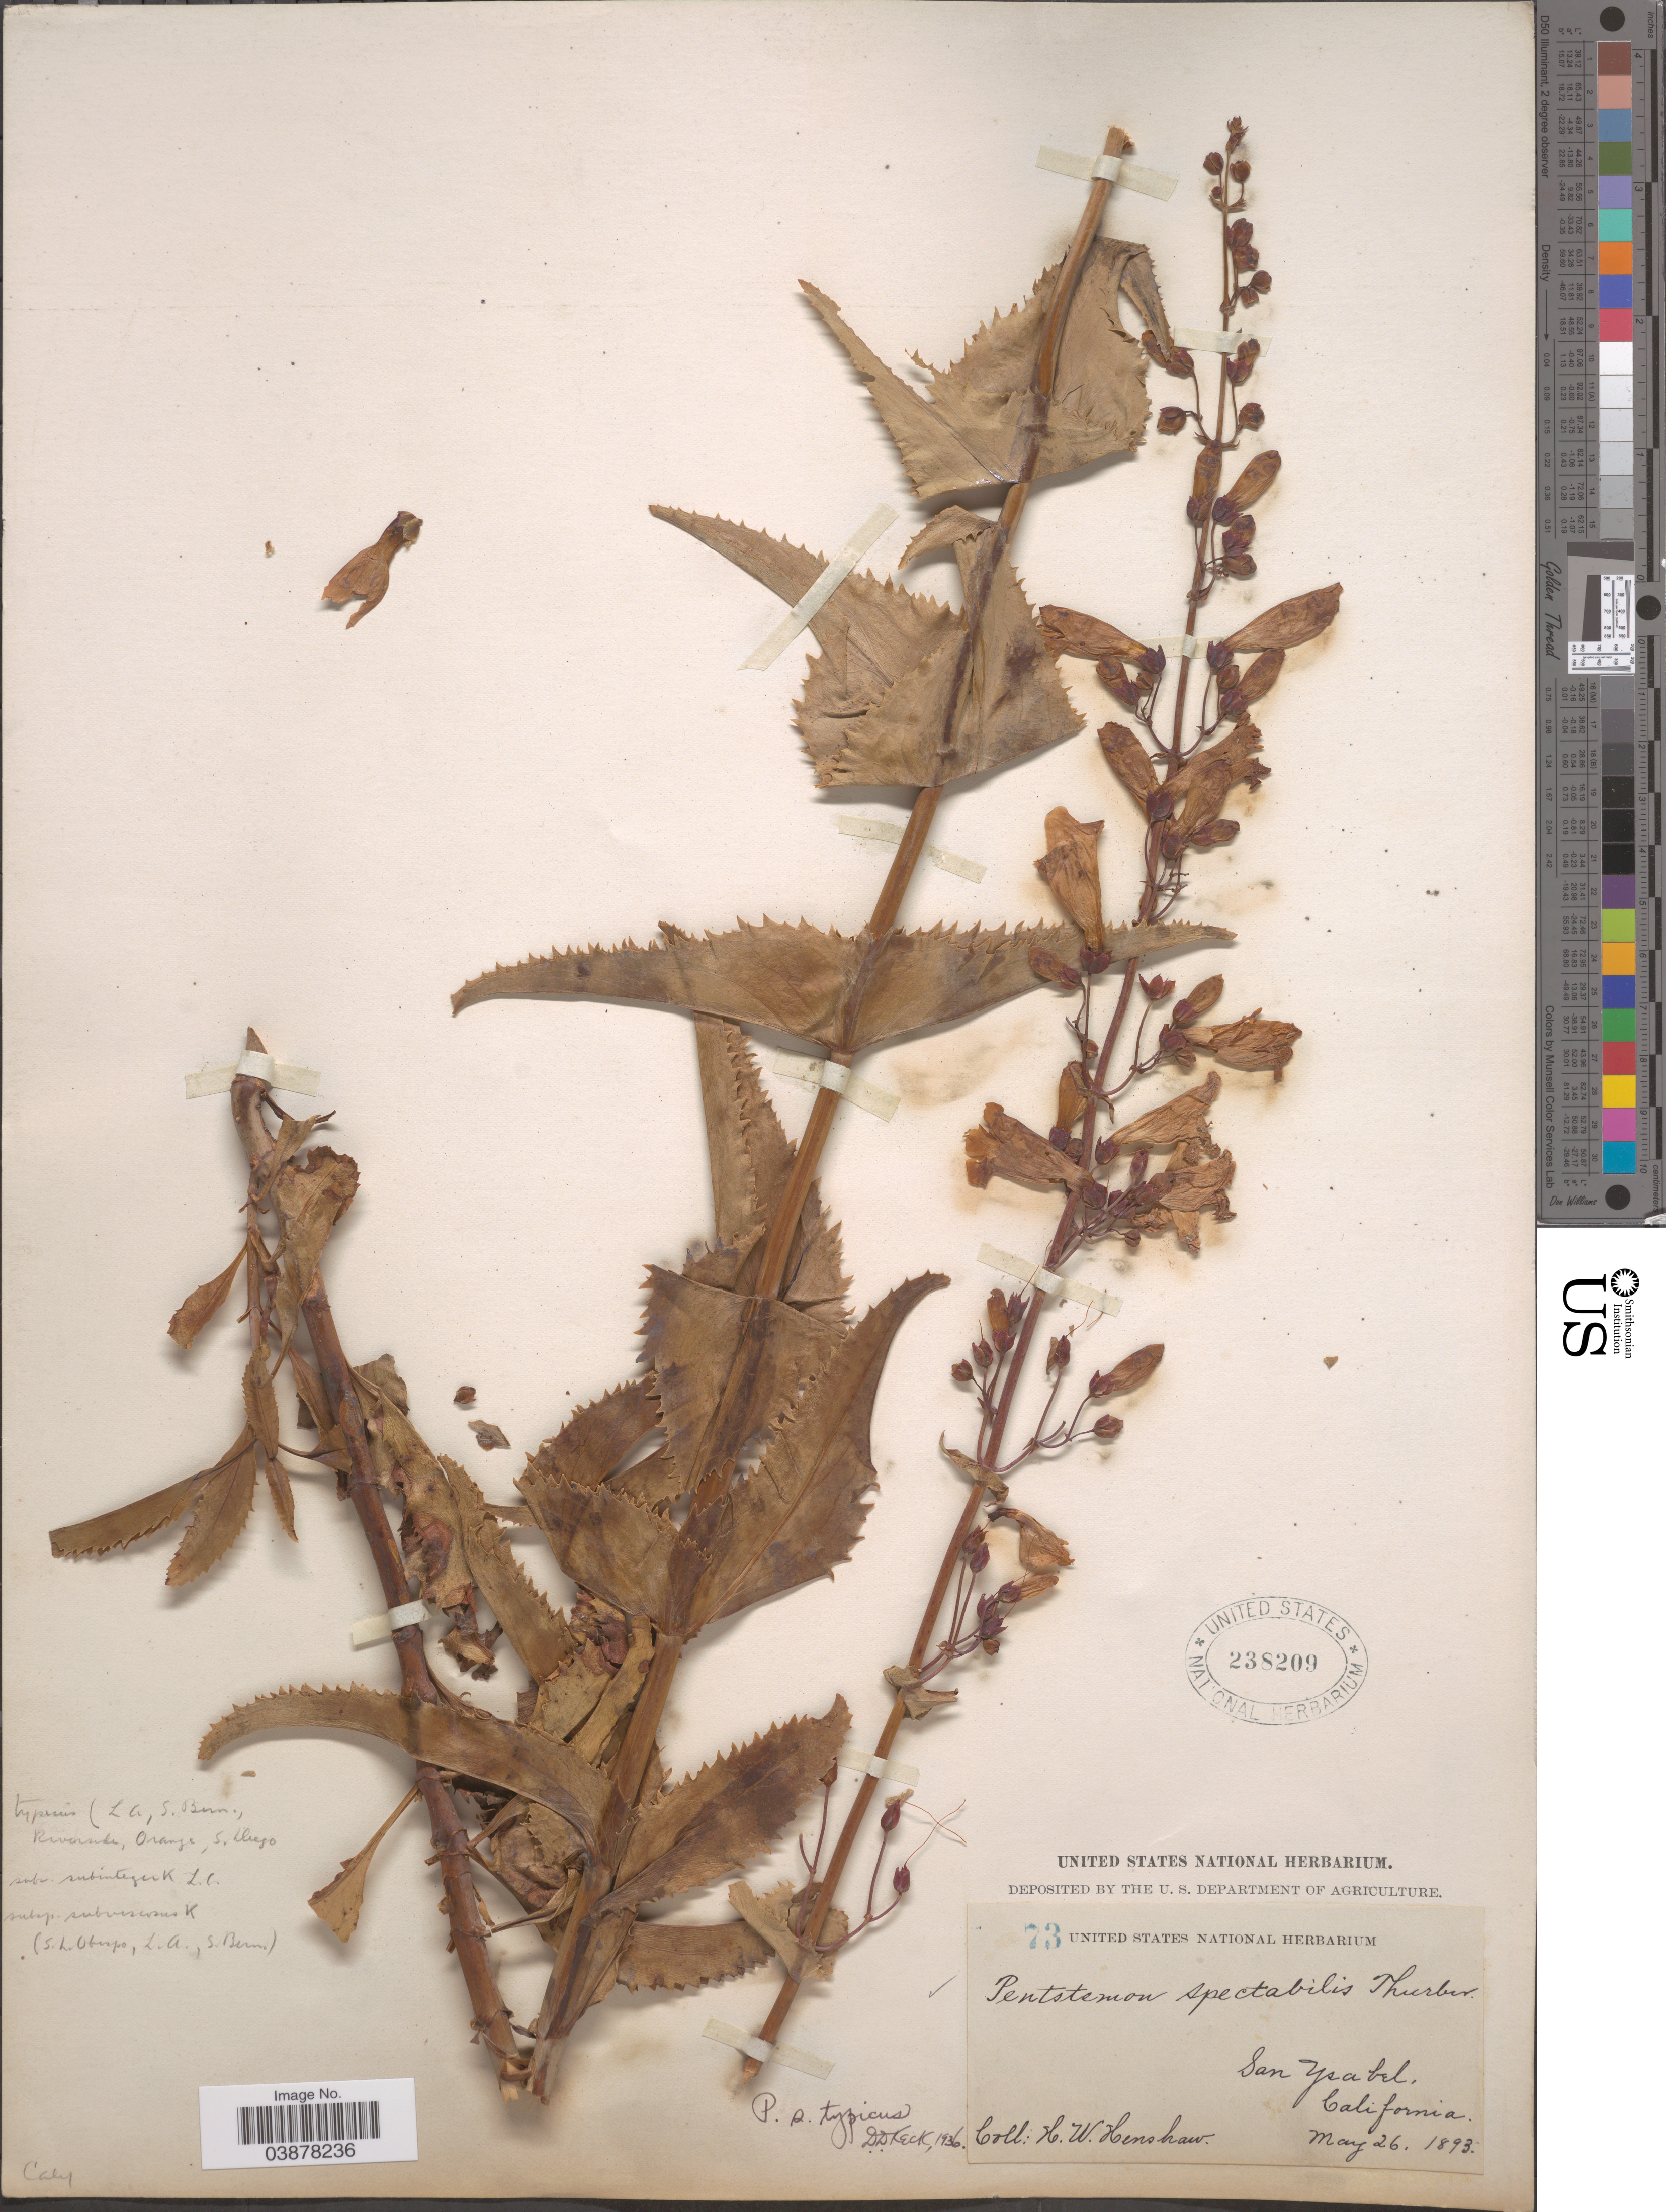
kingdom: Plantae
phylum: Tracheophyta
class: Magnoliopsida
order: Lamiales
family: Plantaginaceae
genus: Penstemon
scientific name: Penstemon spectabilis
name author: Thurb. ex Torr. & A. Gray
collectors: H. Henshaw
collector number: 73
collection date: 1893-05-26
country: United States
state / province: California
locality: San Ysabel.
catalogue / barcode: US 238209